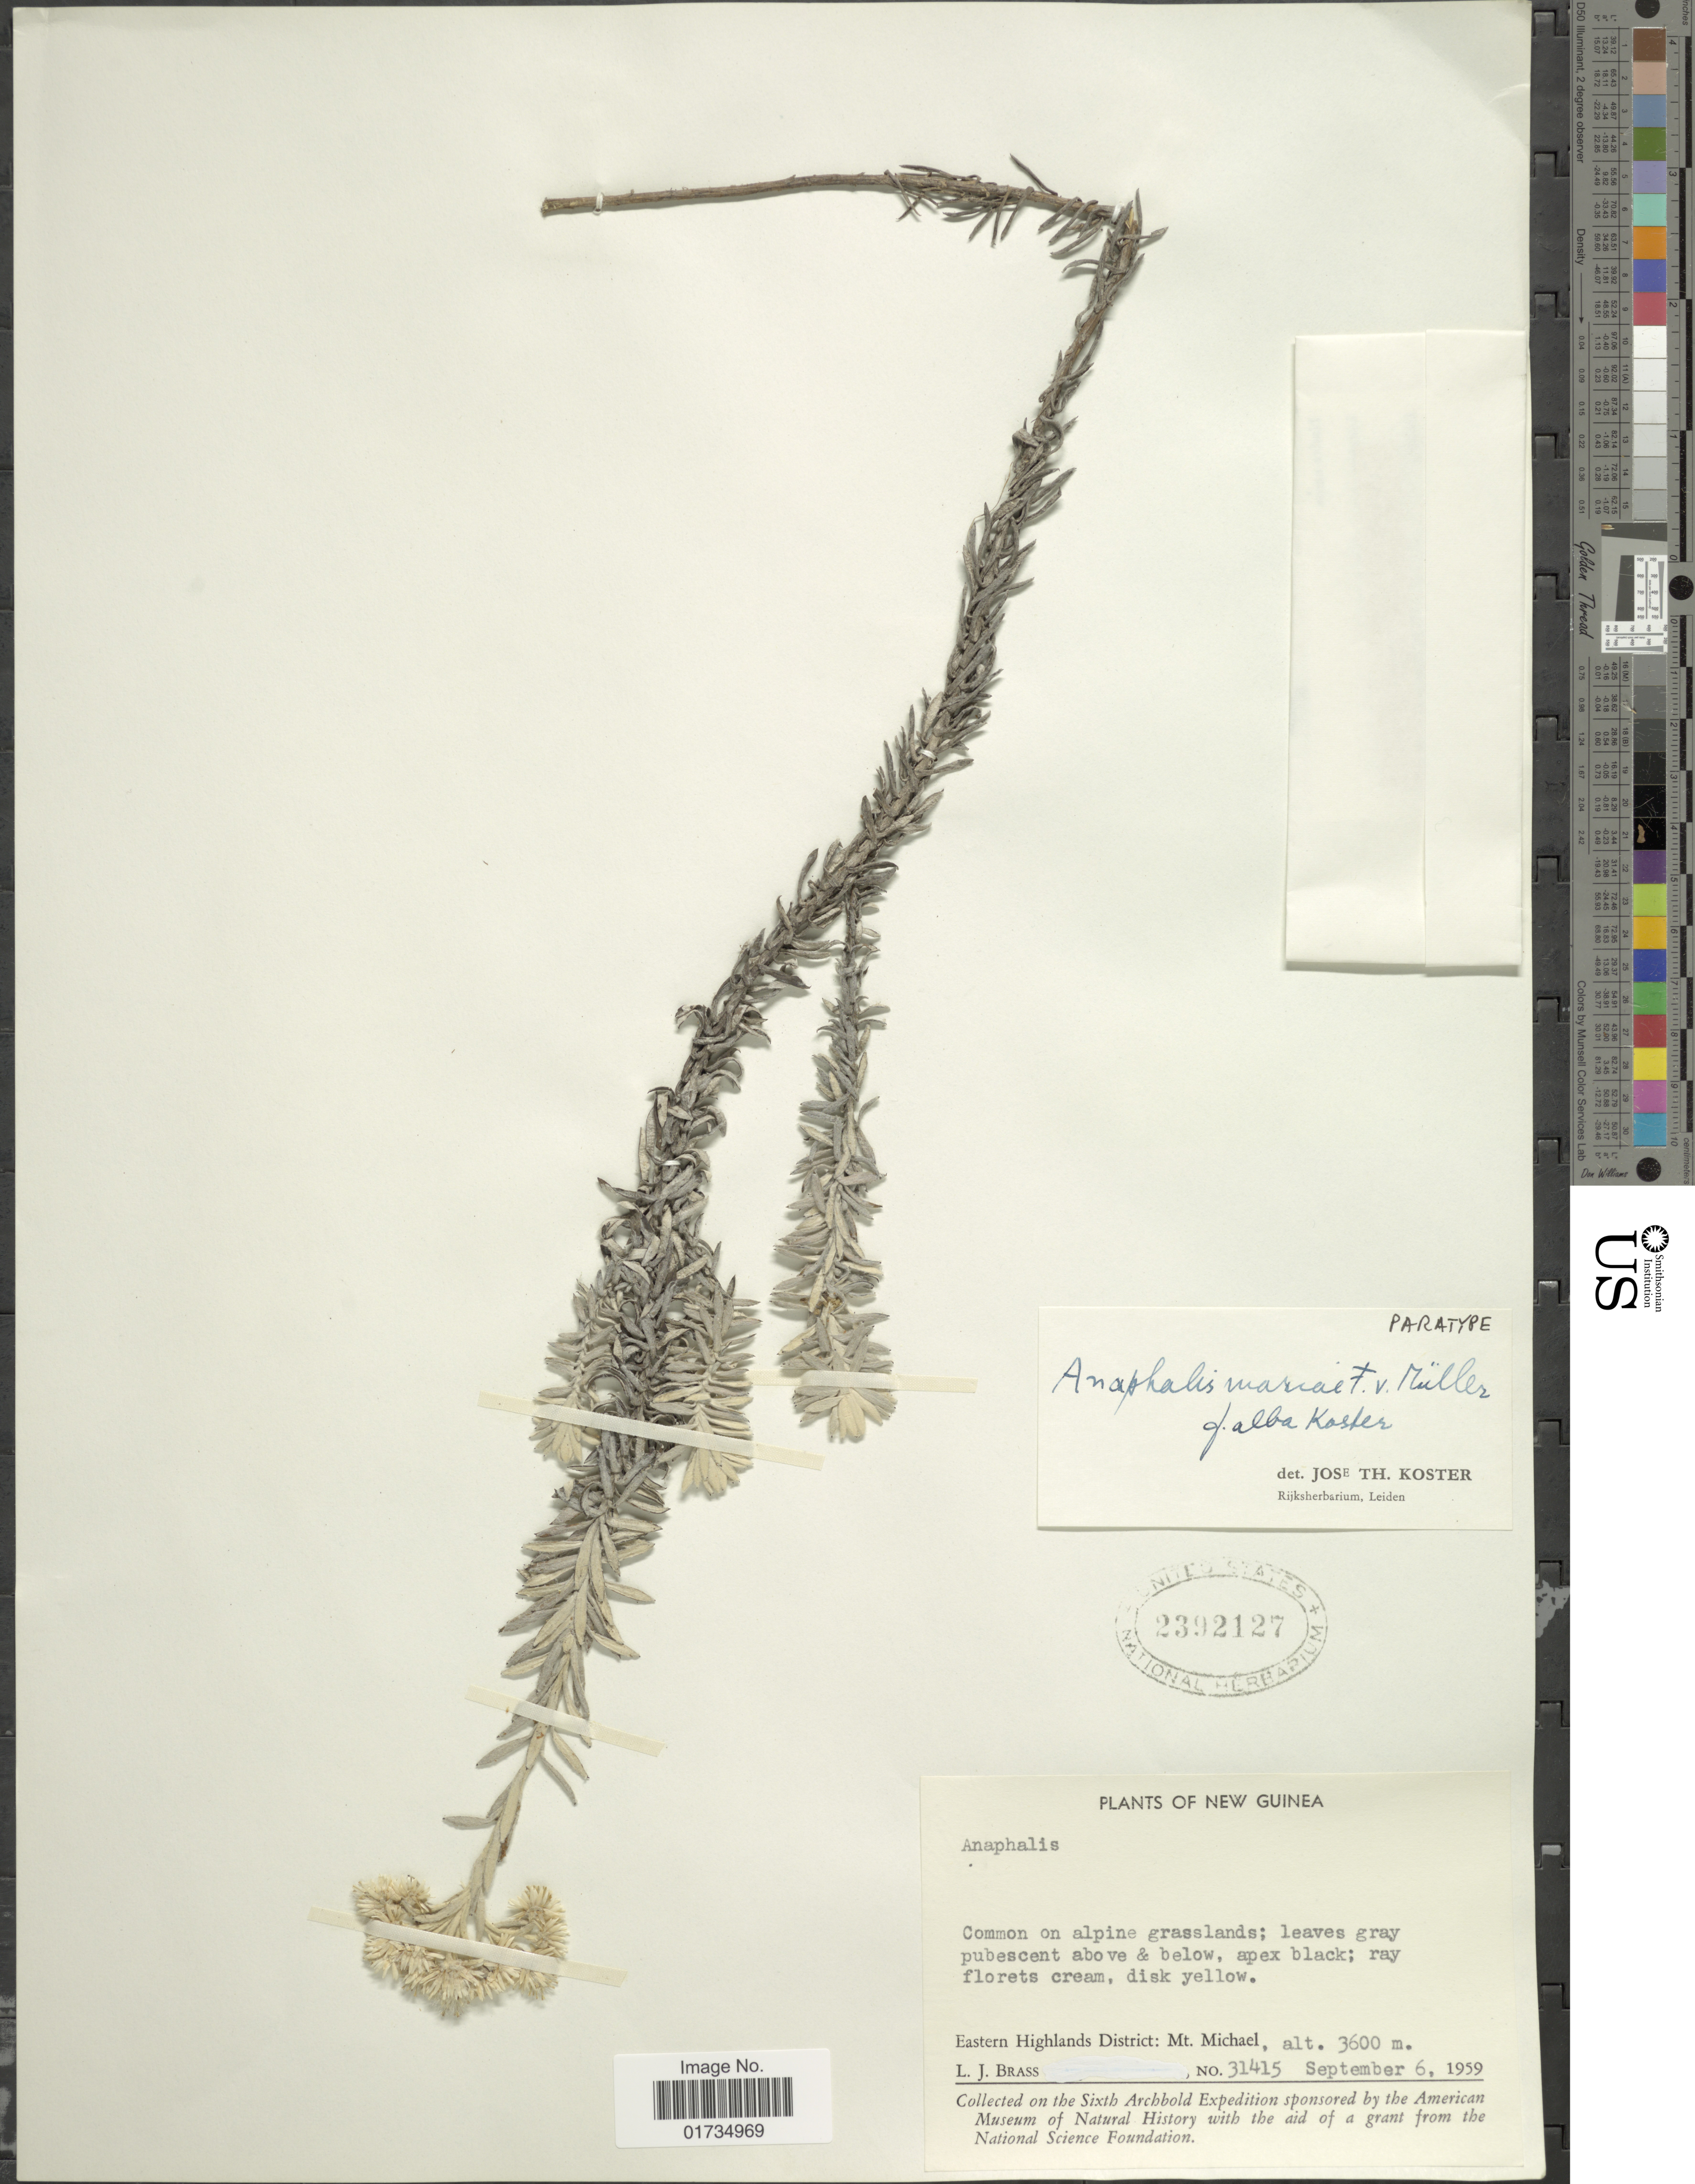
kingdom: Plantae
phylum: Tracheophyta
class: Magnoliopsida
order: Asterales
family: Asteraceae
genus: Anaphalis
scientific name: Anaphalis mariae f. alba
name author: J. Kost.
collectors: L. J. Brass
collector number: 31415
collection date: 1959-09-06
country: Papua New Guinea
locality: New Guinea. Eastern Highlands District: Mt. Michael. Common on alpine grasslands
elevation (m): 3600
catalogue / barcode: US 2392127